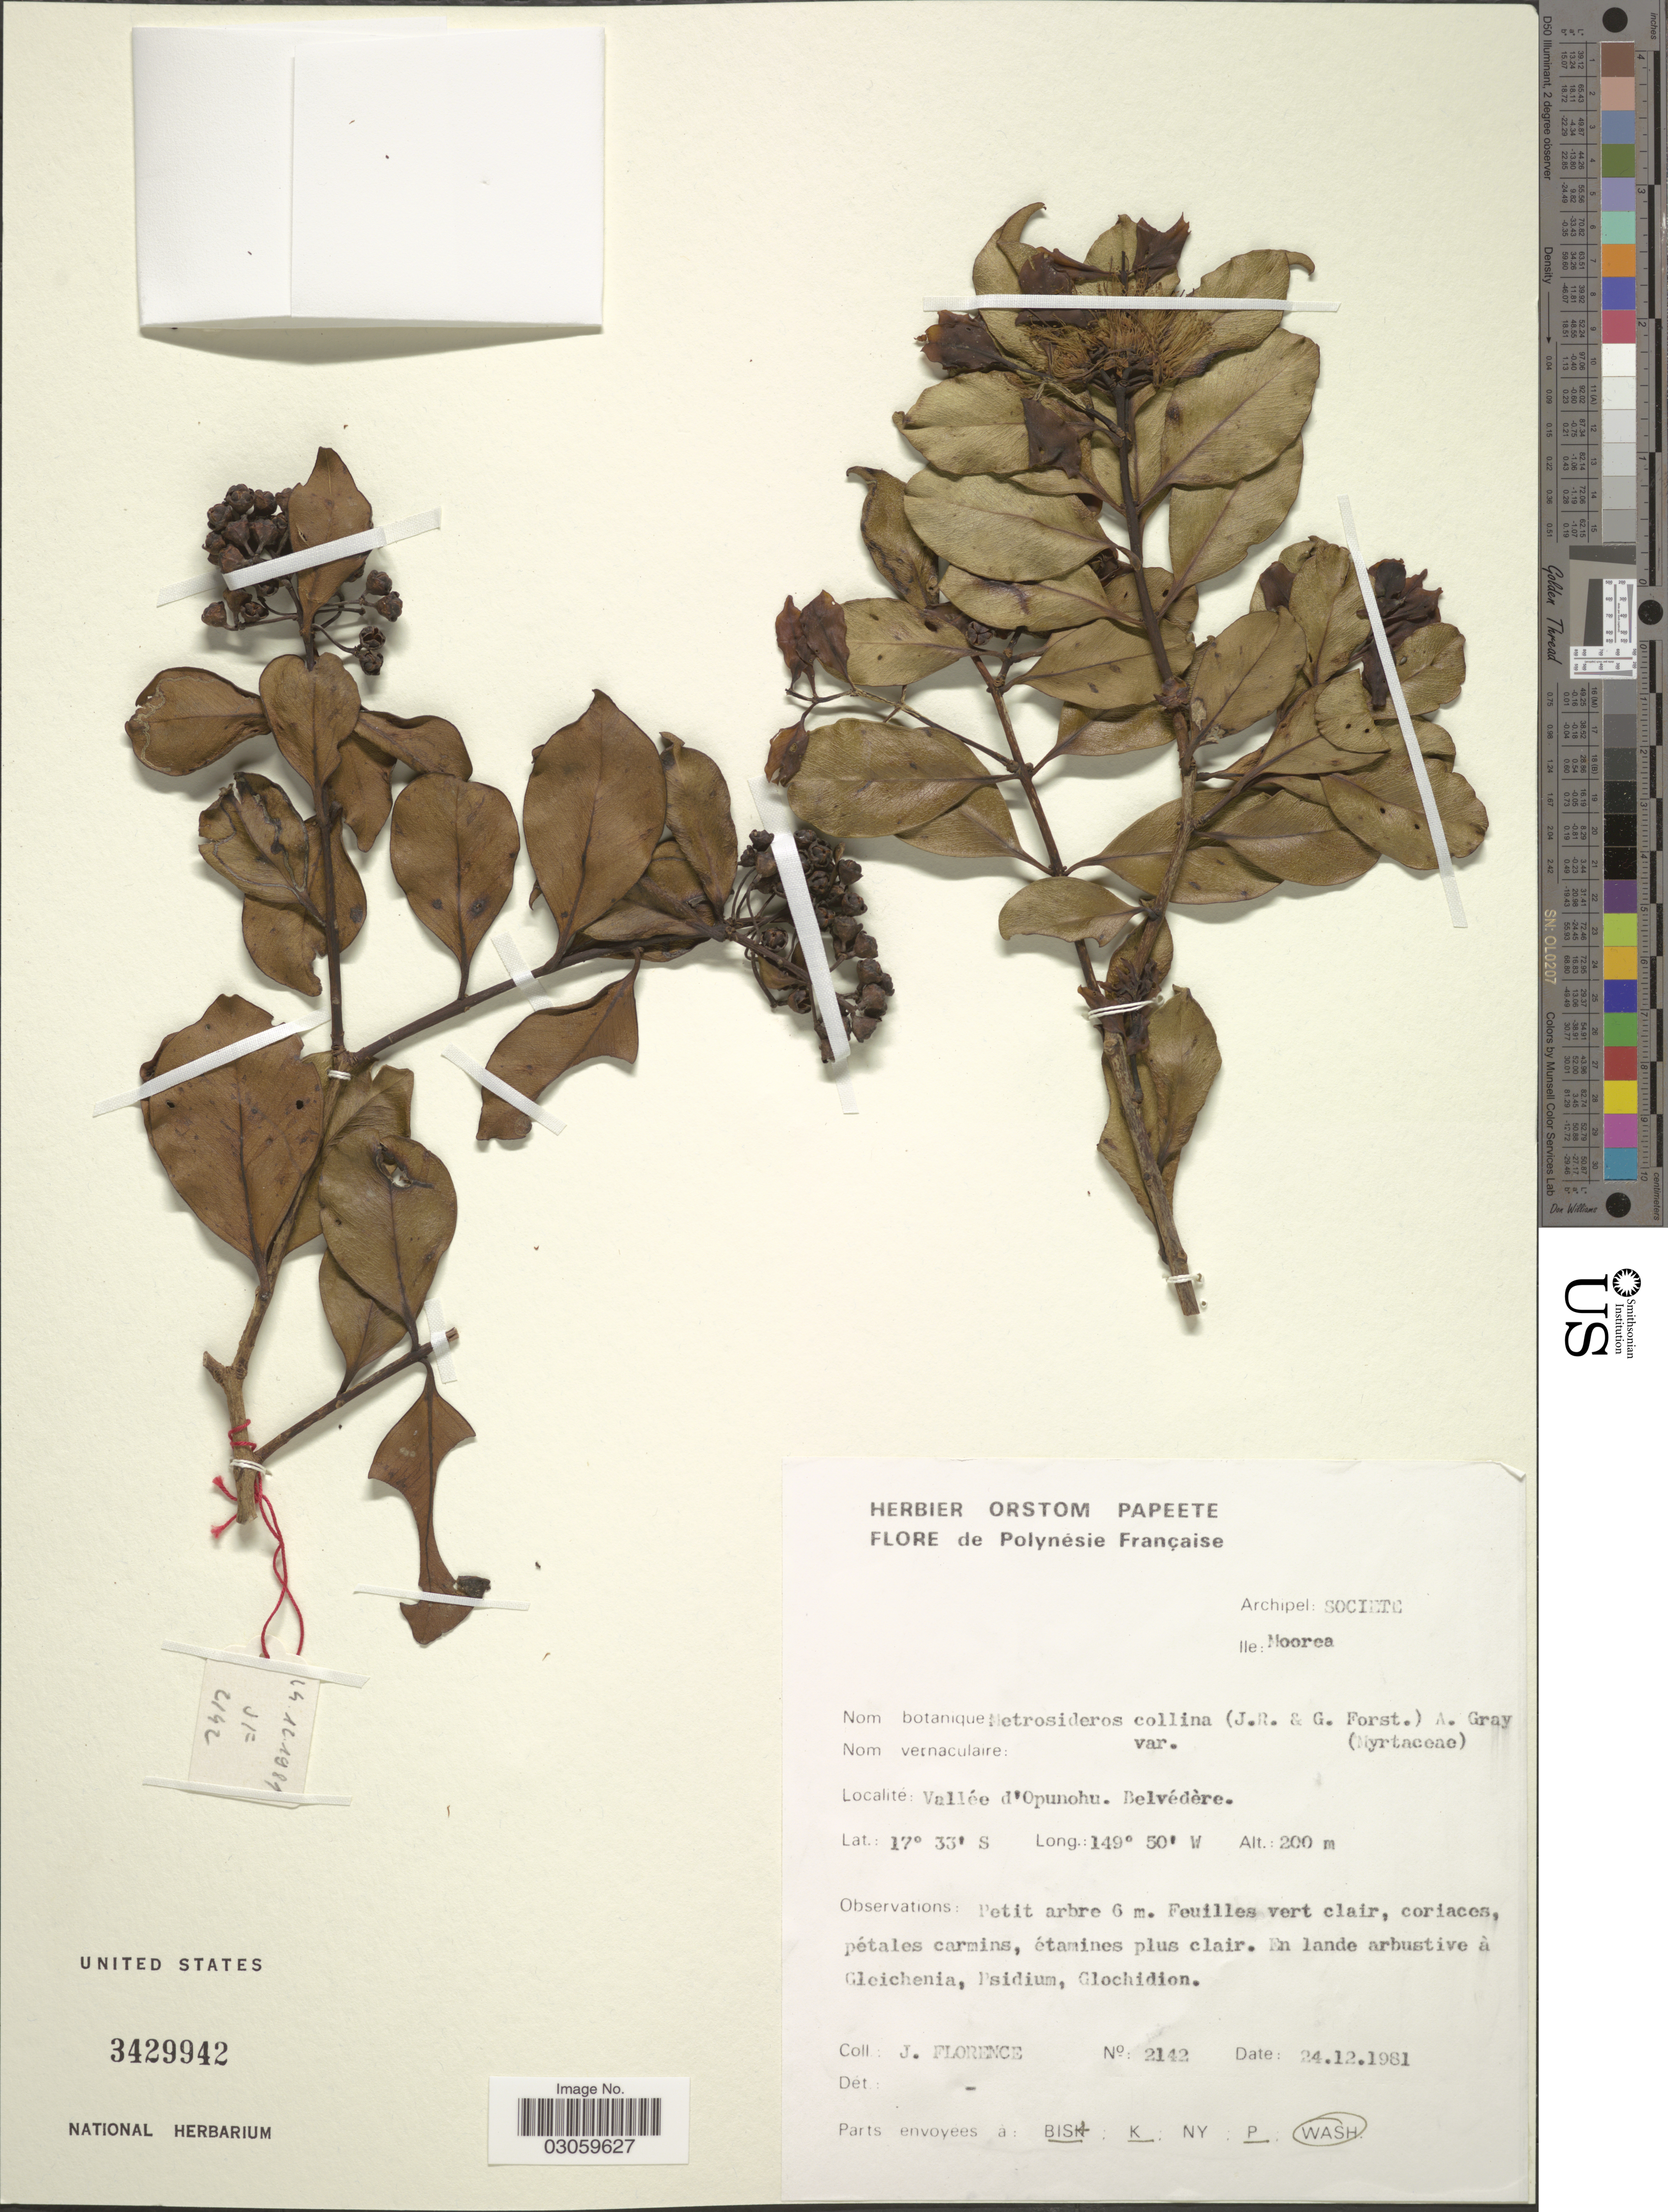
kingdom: Plantae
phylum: Tracheophyta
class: Magnoliopsida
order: Myrtales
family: Myrtaceae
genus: Metrosideros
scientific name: Metrosideros collina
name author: (J.R. Forst. & G. Forst.) A. Gray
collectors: J. Florence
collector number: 2142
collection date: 1981-12-24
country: French Polynesia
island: Moorea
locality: Polynésie Française. Archipel: Societe. Ile: Moorea. Vallée d'Opunohu. Belvédère.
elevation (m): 200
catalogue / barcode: US 3429942